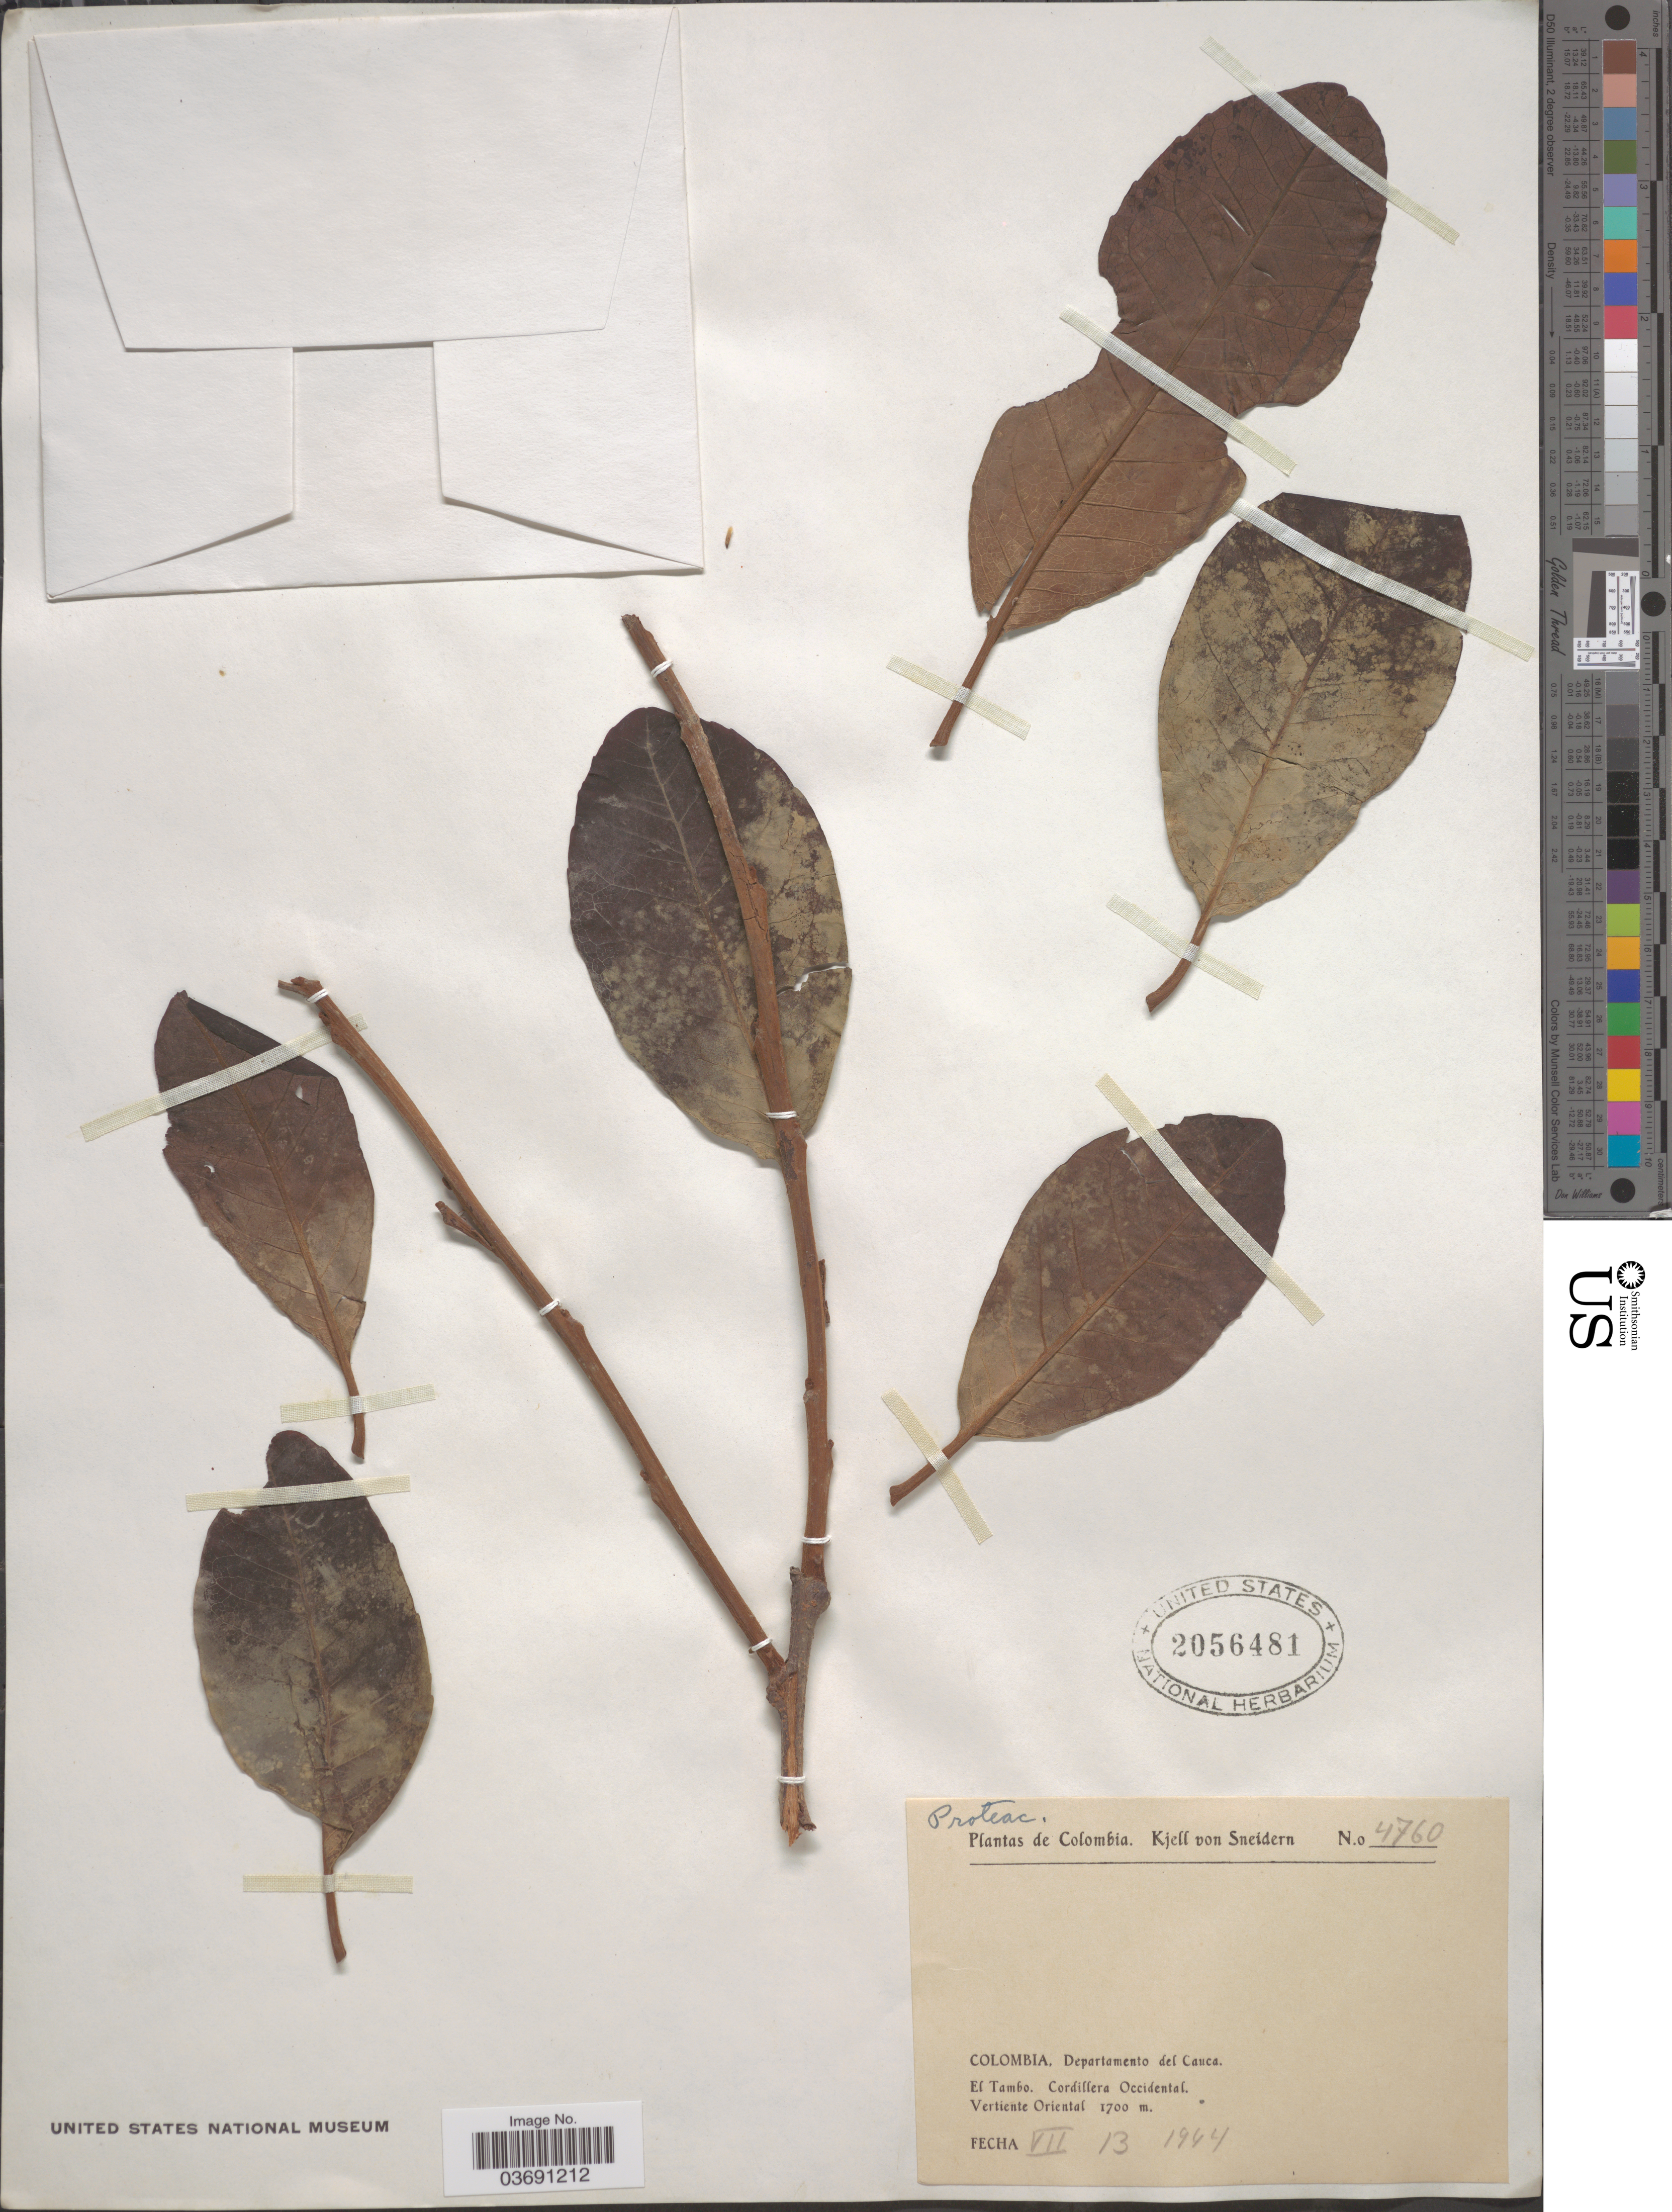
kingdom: Plantae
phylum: Tracheophyta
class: Magnoliopsida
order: Proteales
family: Proteaceae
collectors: K. von Sneidern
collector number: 4760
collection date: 1944-07-13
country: Colombia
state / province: Valle del Cauca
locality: Departamento del Cauca. El Tambo. Cordillera Occidental. Vertiente Oriental.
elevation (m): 1700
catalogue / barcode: US 2056481